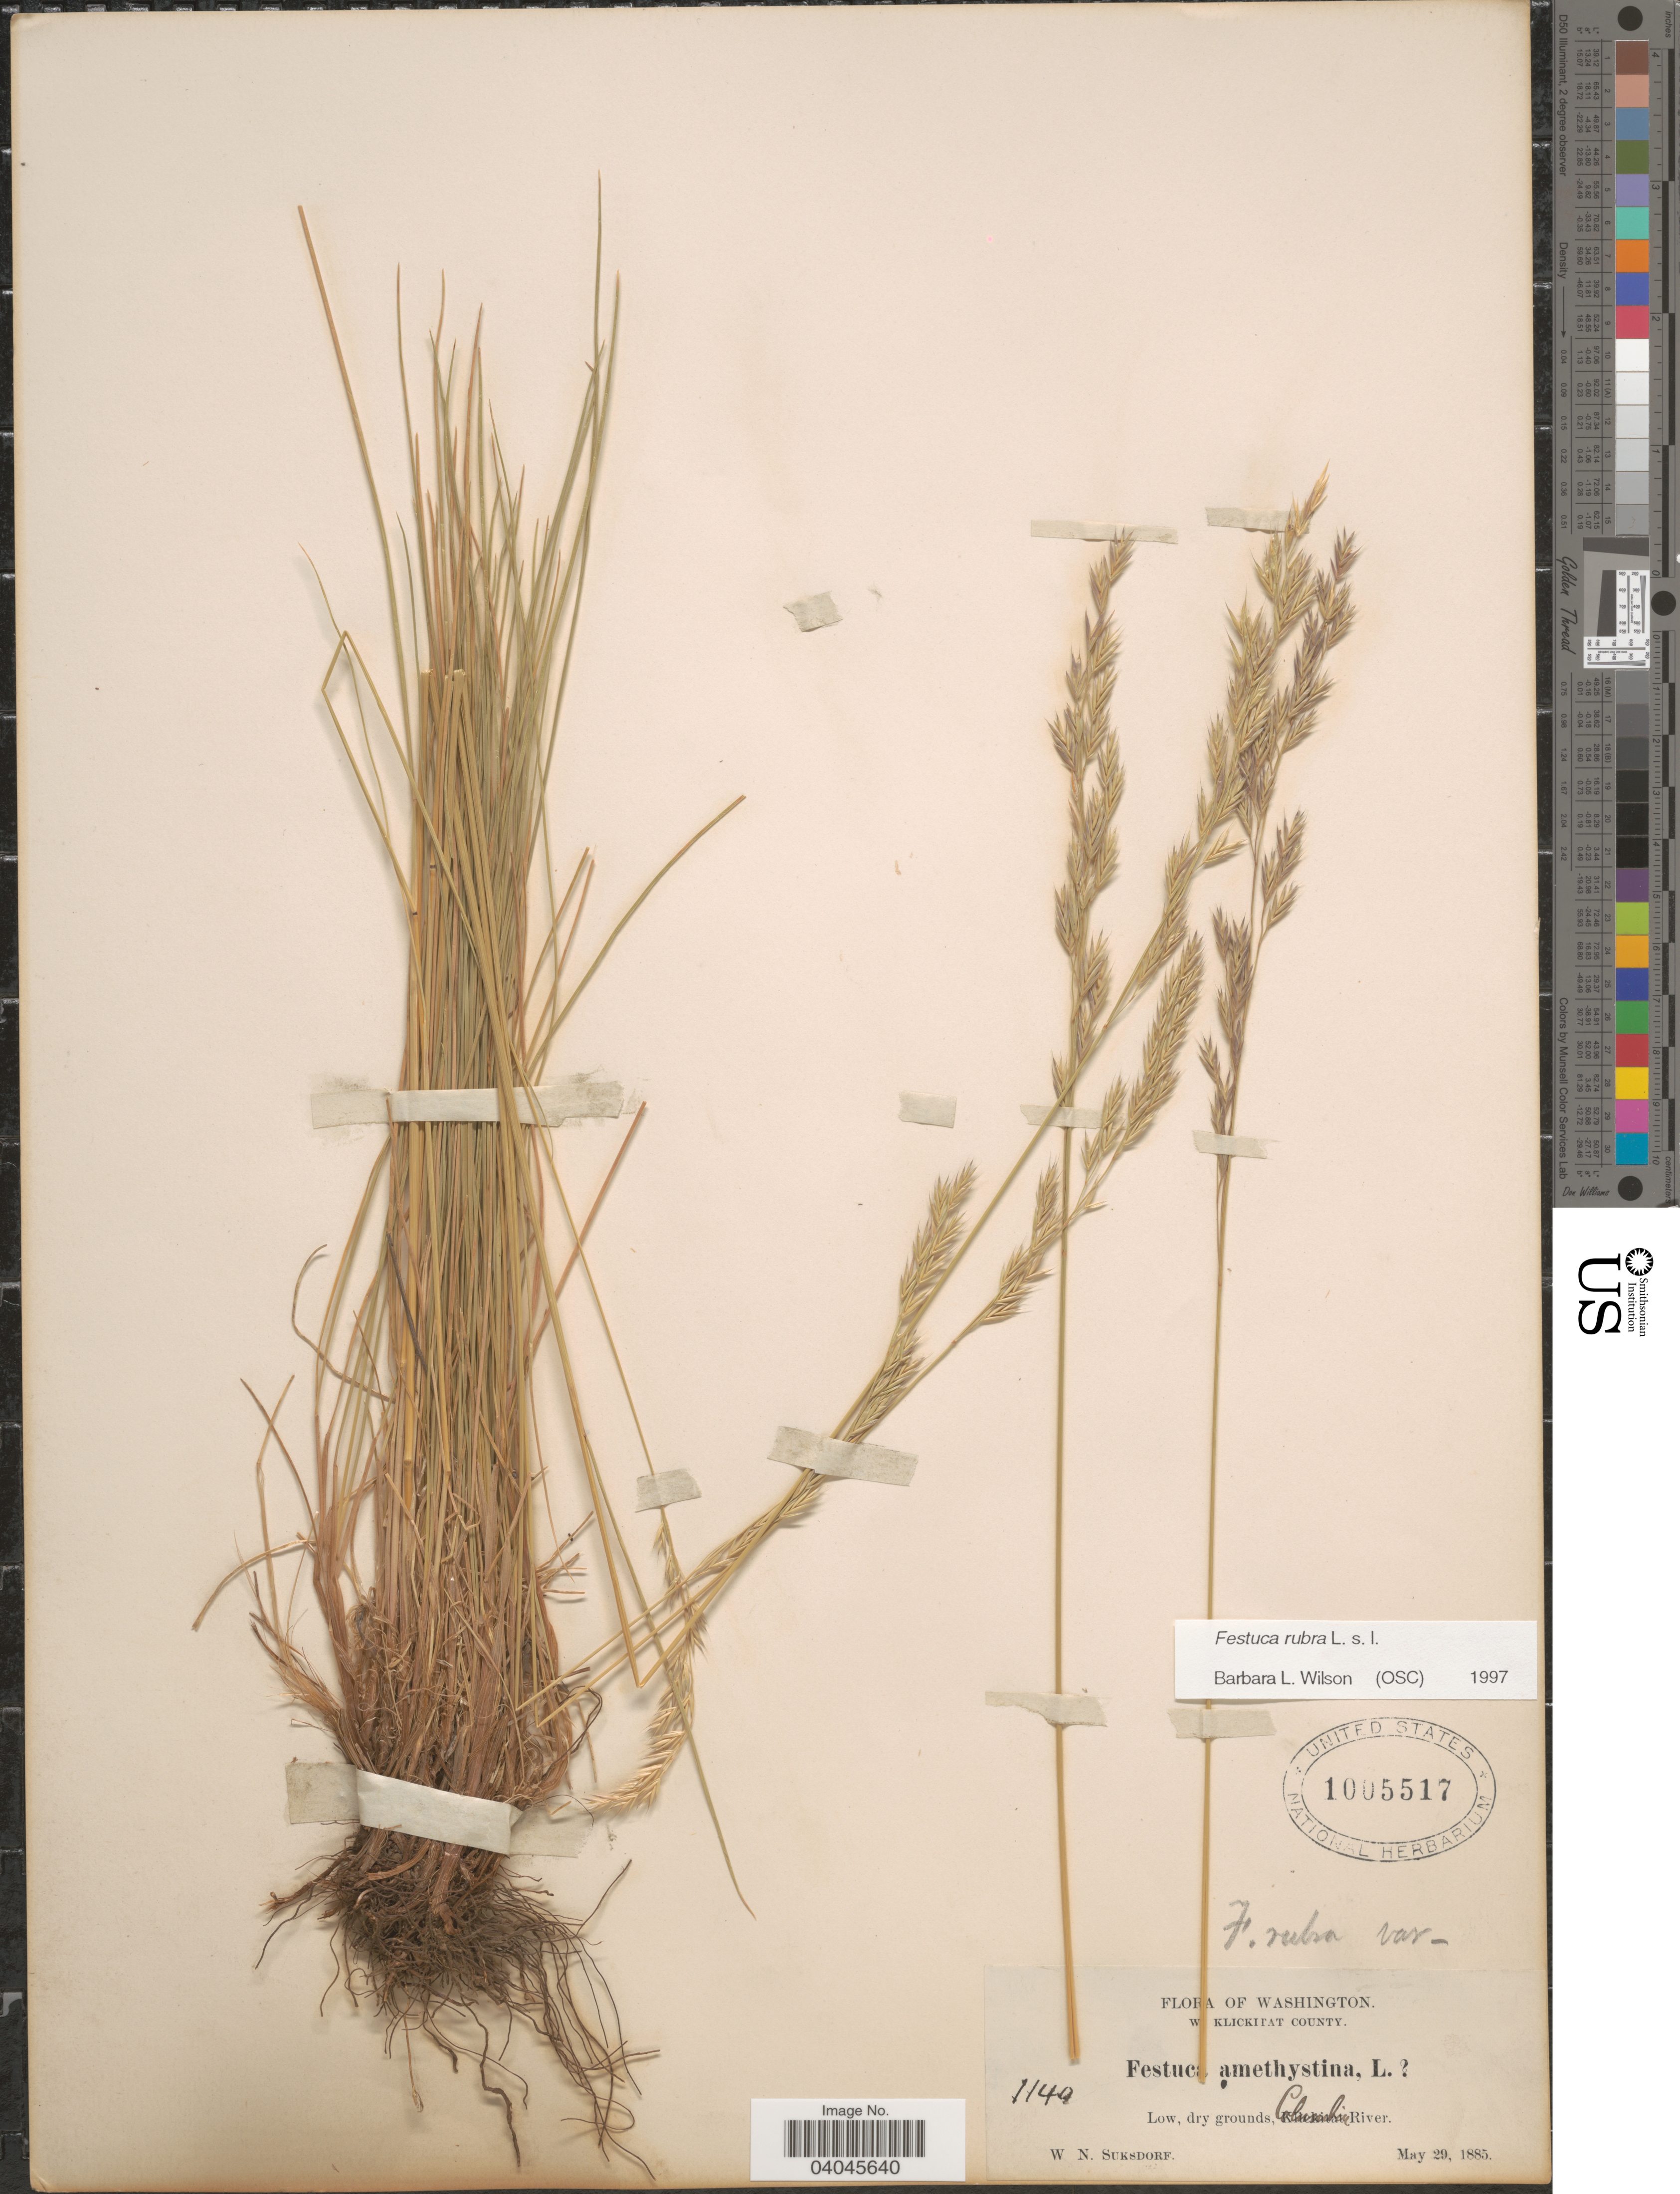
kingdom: Plantae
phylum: Tracheophyta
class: Liliopsida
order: Poales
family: Poaceae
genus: Festuca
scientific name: Festuca rubra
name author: L.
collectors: W. N. Suksdorf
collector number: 1140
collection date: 1885-05-29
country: United States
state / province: Washington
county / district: Klickitat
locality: W. Klickitat County. Low, dry grounds, Columbia River.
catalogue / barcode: US 1005517